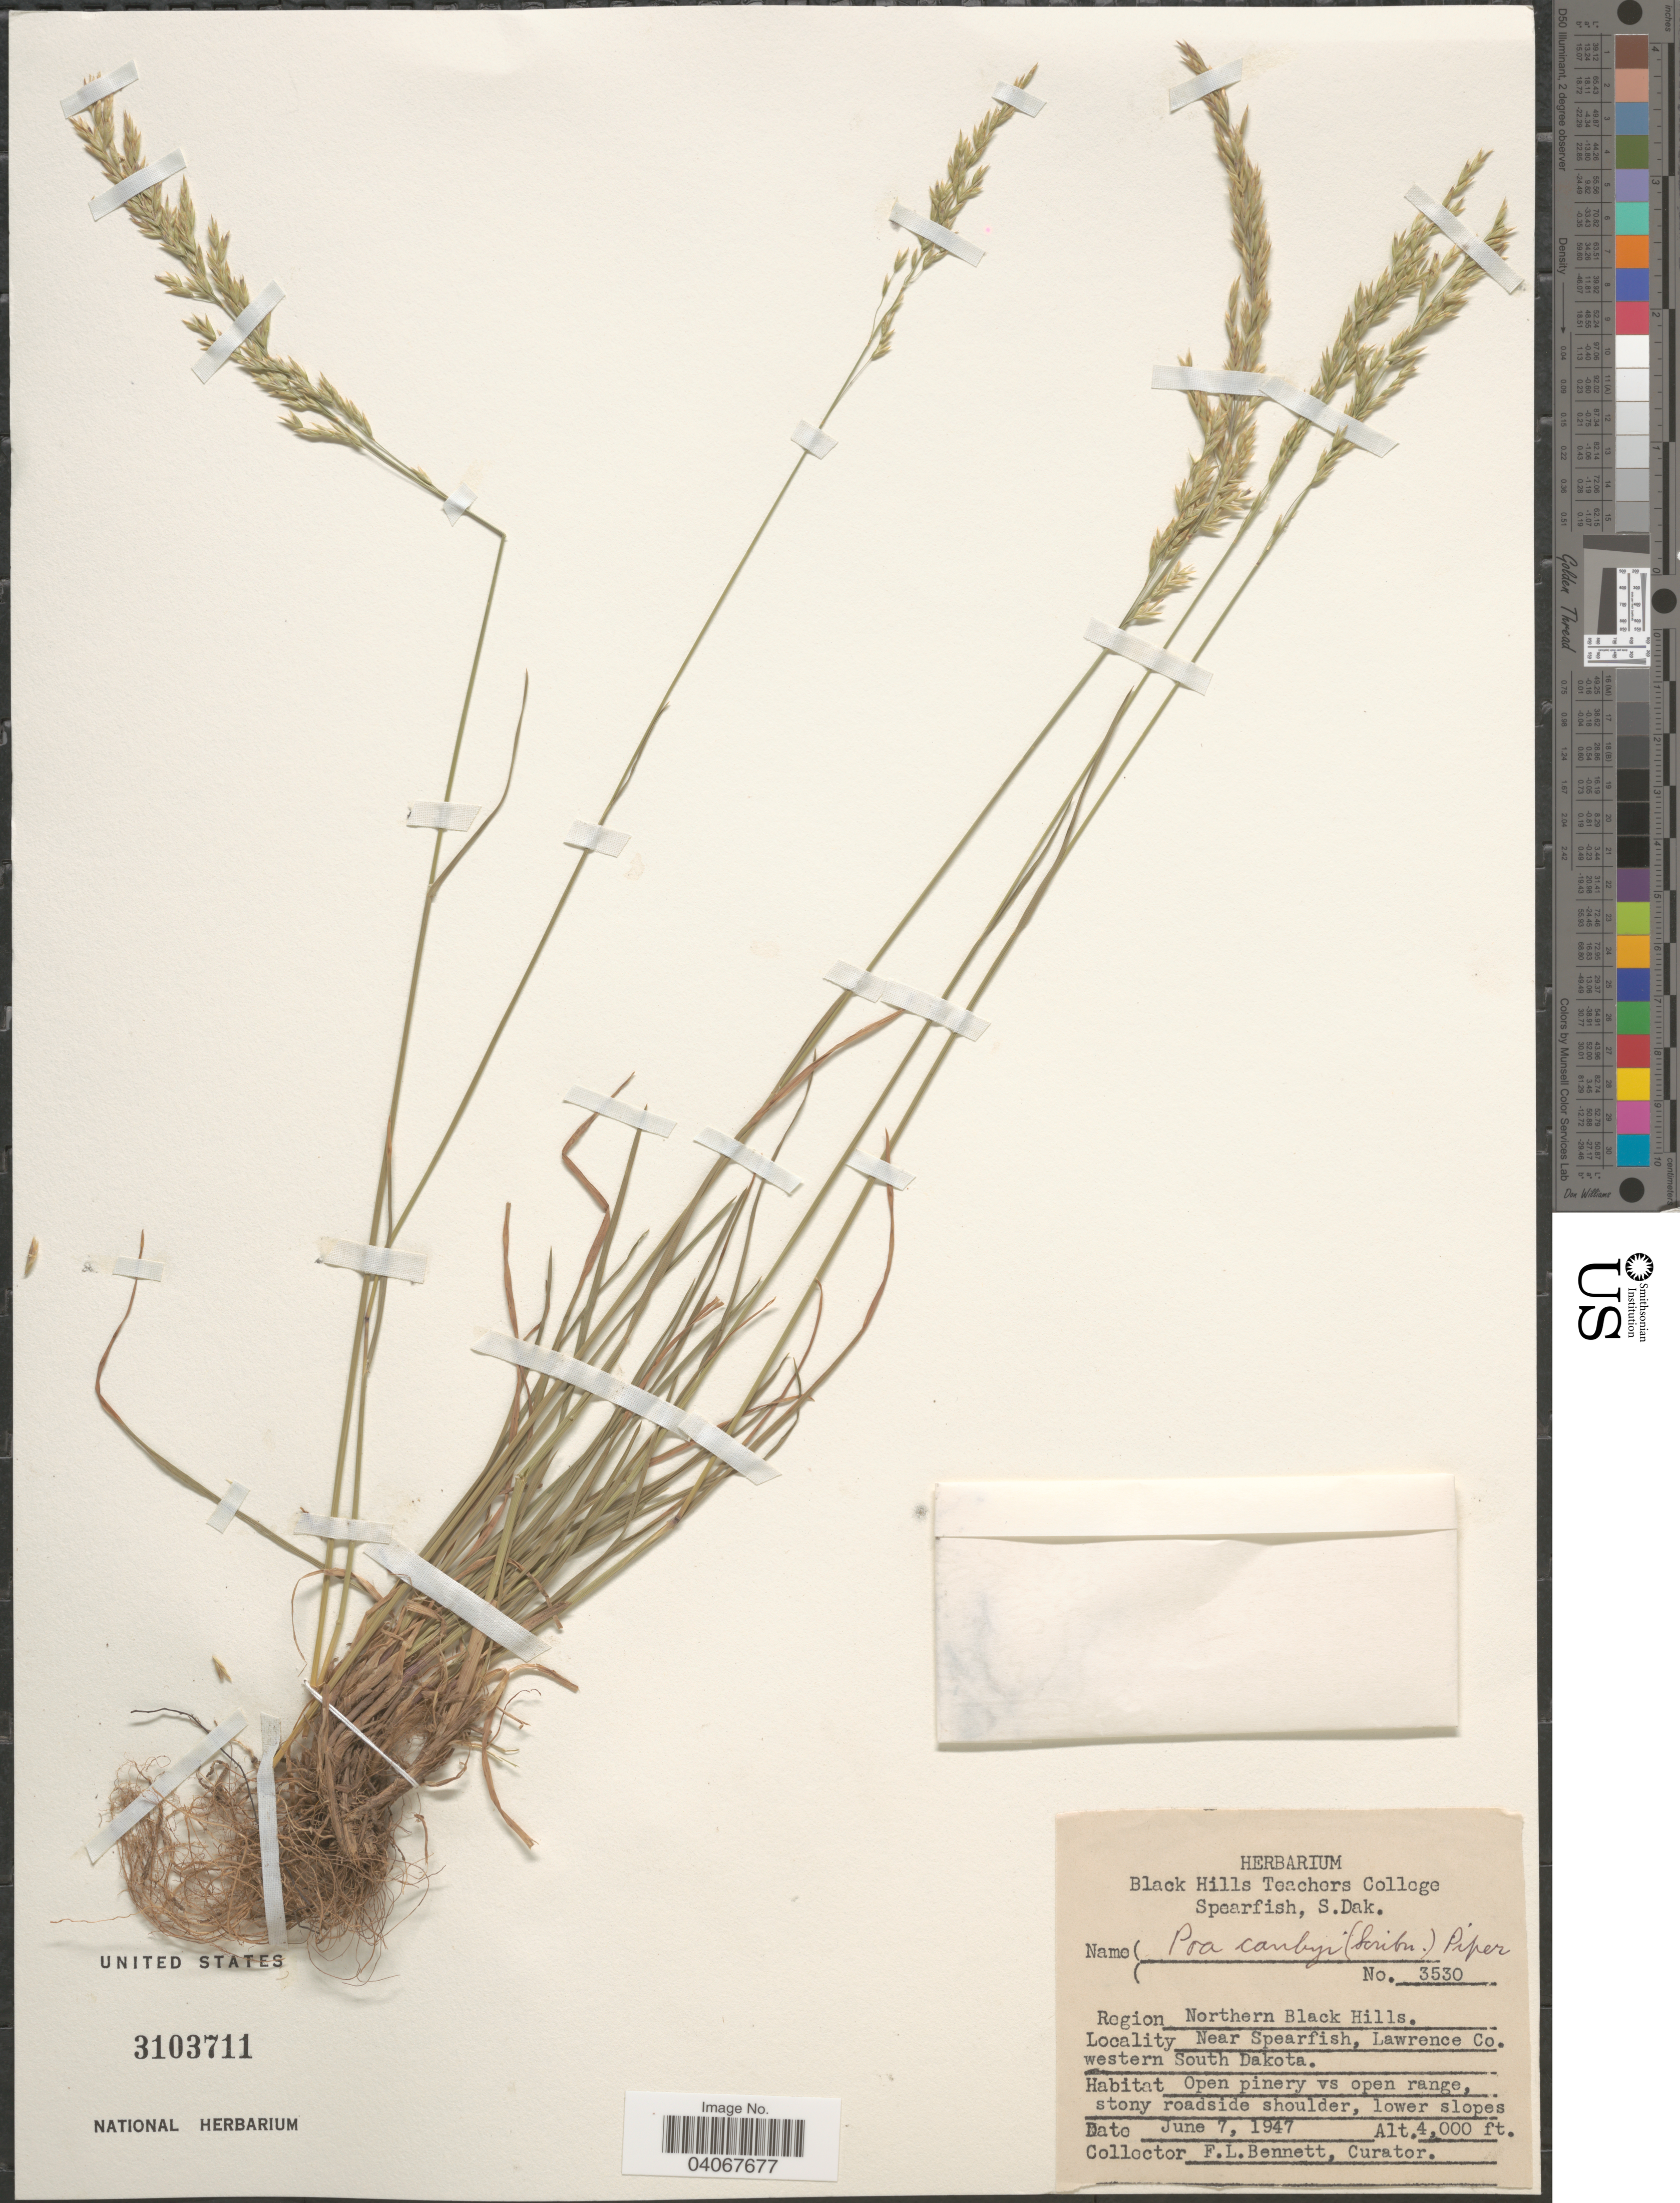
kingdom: Plantae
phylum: Tracheophyta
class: Liliopsida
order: Poales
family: Poaceae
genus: Poa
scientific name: Poa secunda subsp. secunda var. secunda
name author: J. Presl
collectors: F. Bennett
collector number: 3530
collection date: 1947-06-07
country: United States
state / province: South Dakota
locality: Region Northern Black Hills. Near Spearfish, Lawrence Co. western South Dakota.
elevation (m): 1219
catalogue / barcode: US 3103711